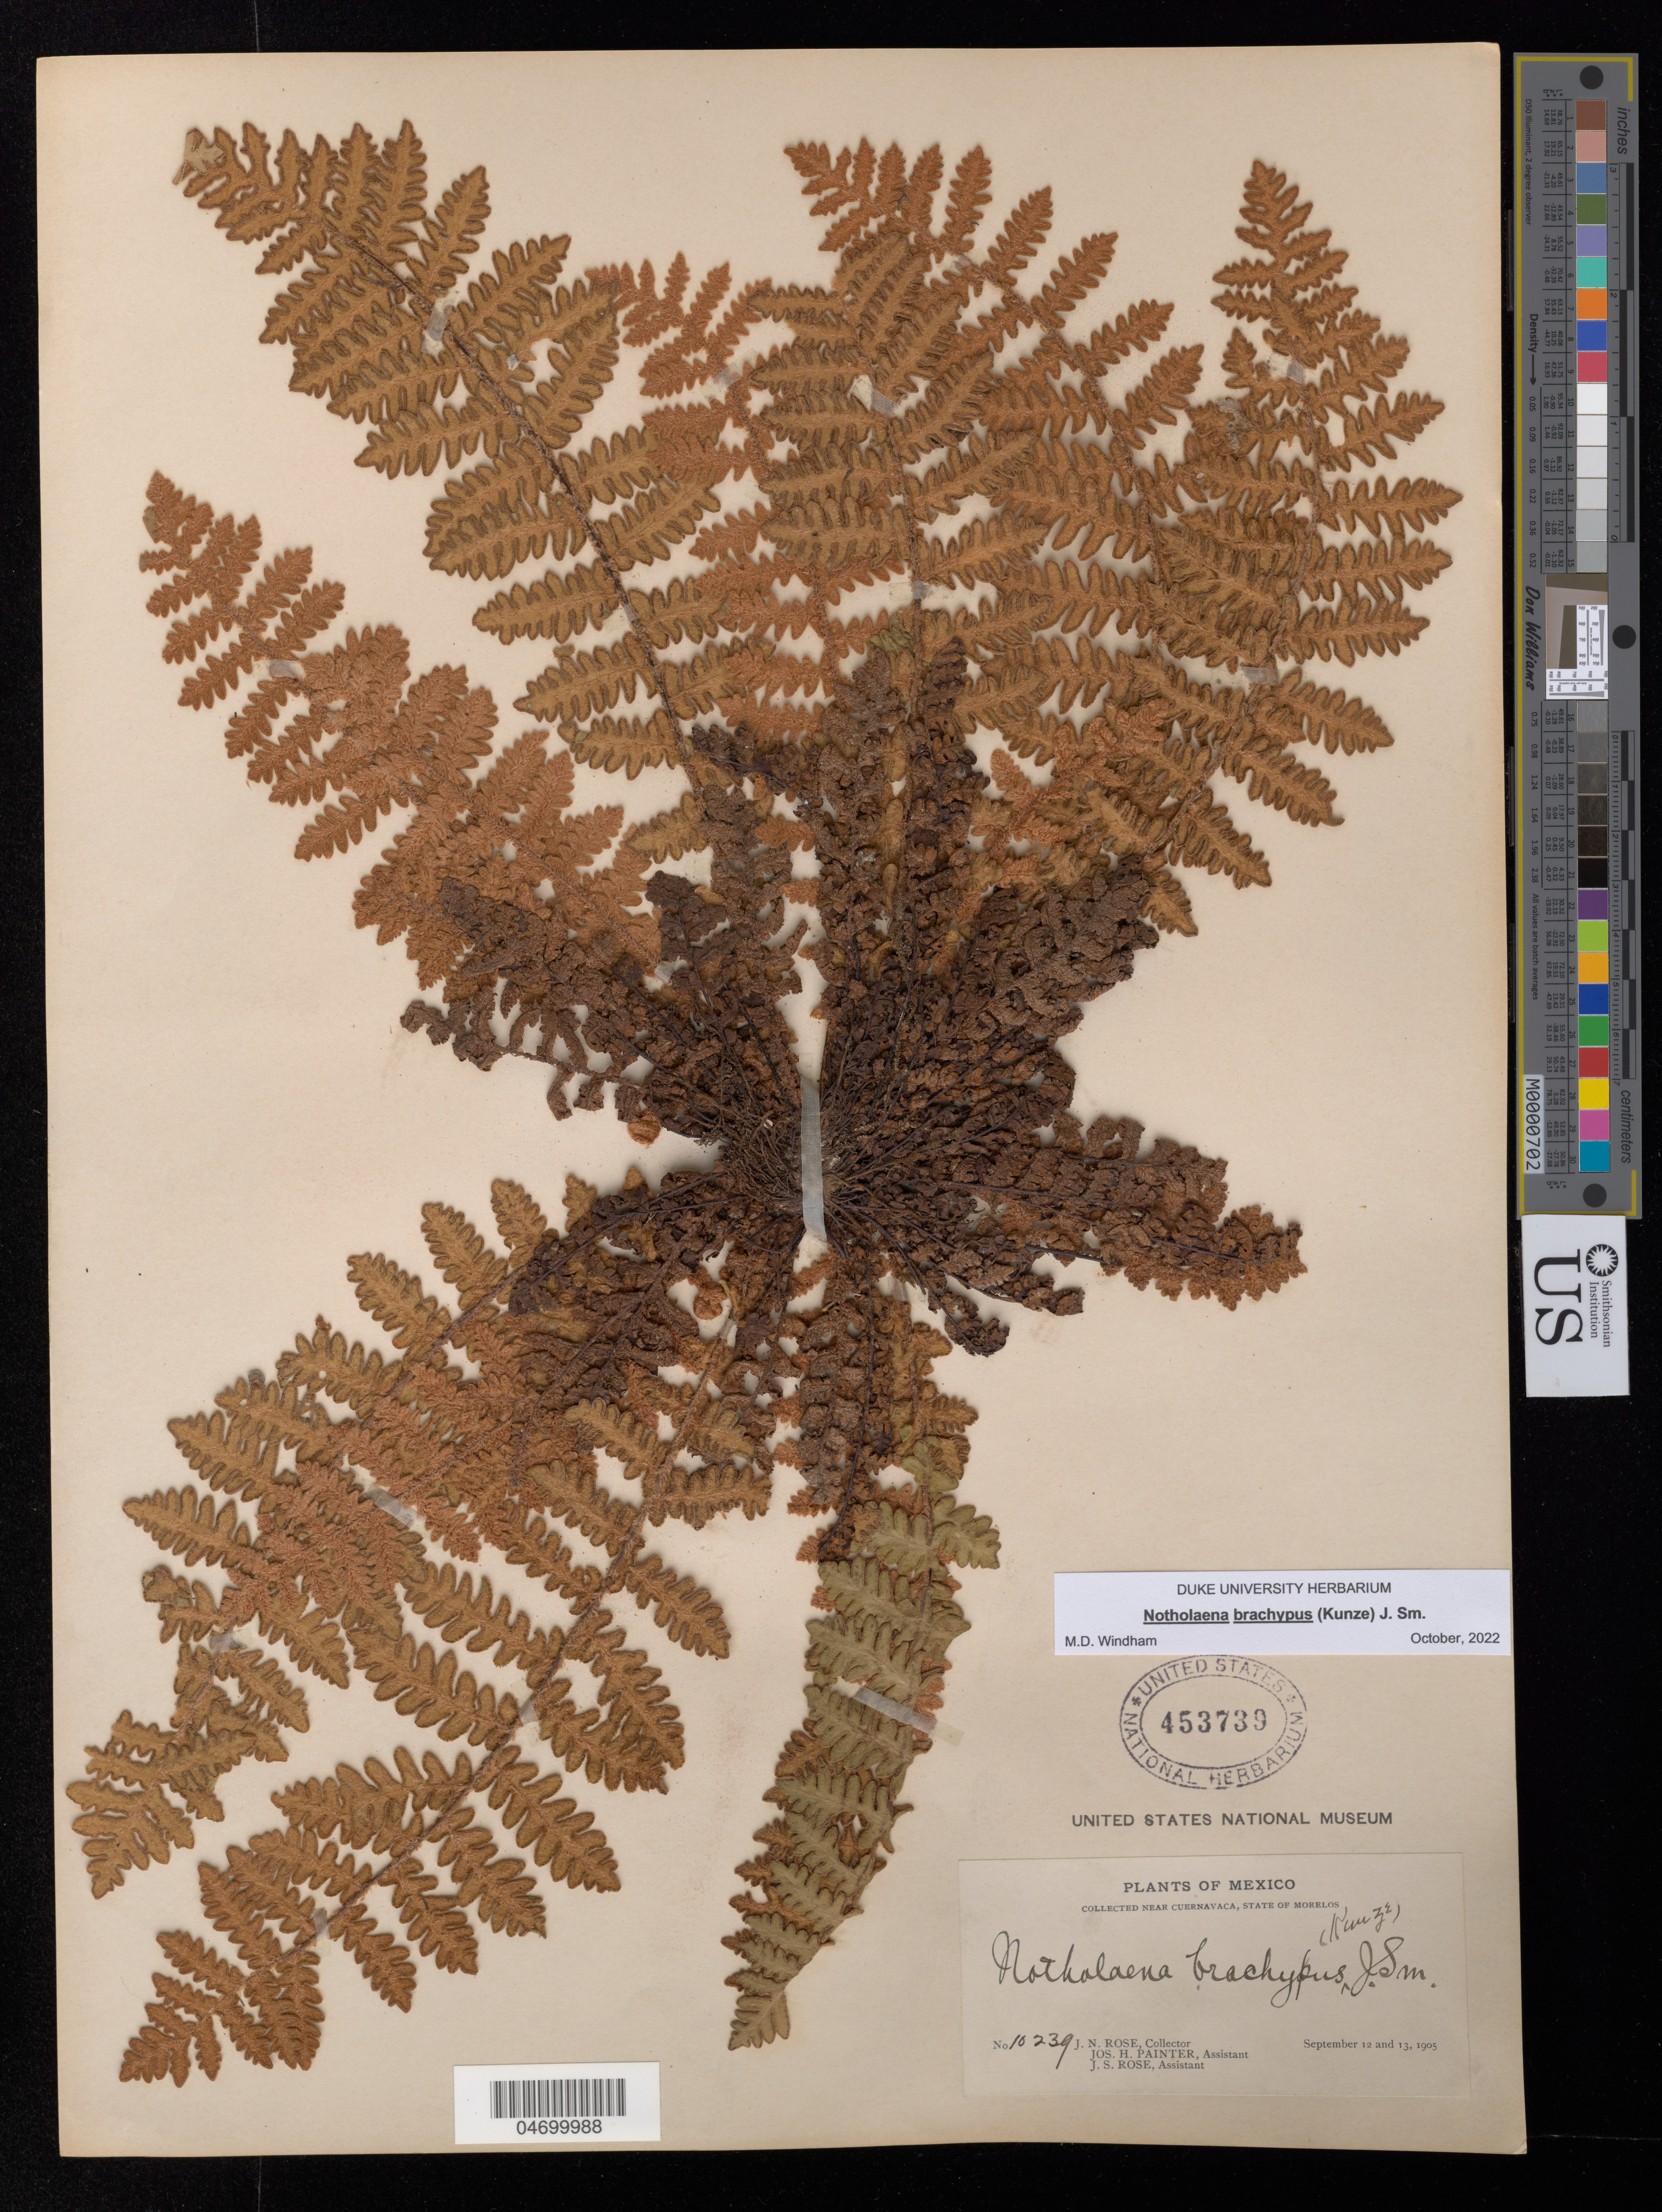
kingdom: Plantae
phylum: Tracheophyta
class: Polypodiopsida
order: Polypodiales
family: Pteridaceae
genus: Notholaena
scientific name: Notholaena brachypus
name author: (Kunze) J. Sm.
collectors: J. N. Rose, J. H. Painter & J. S. Rose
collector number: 10239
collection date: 1905-09-12/1905-09-13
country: Mexico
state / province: Morelos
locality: Near Cuernavaca.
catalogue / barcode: US 453739